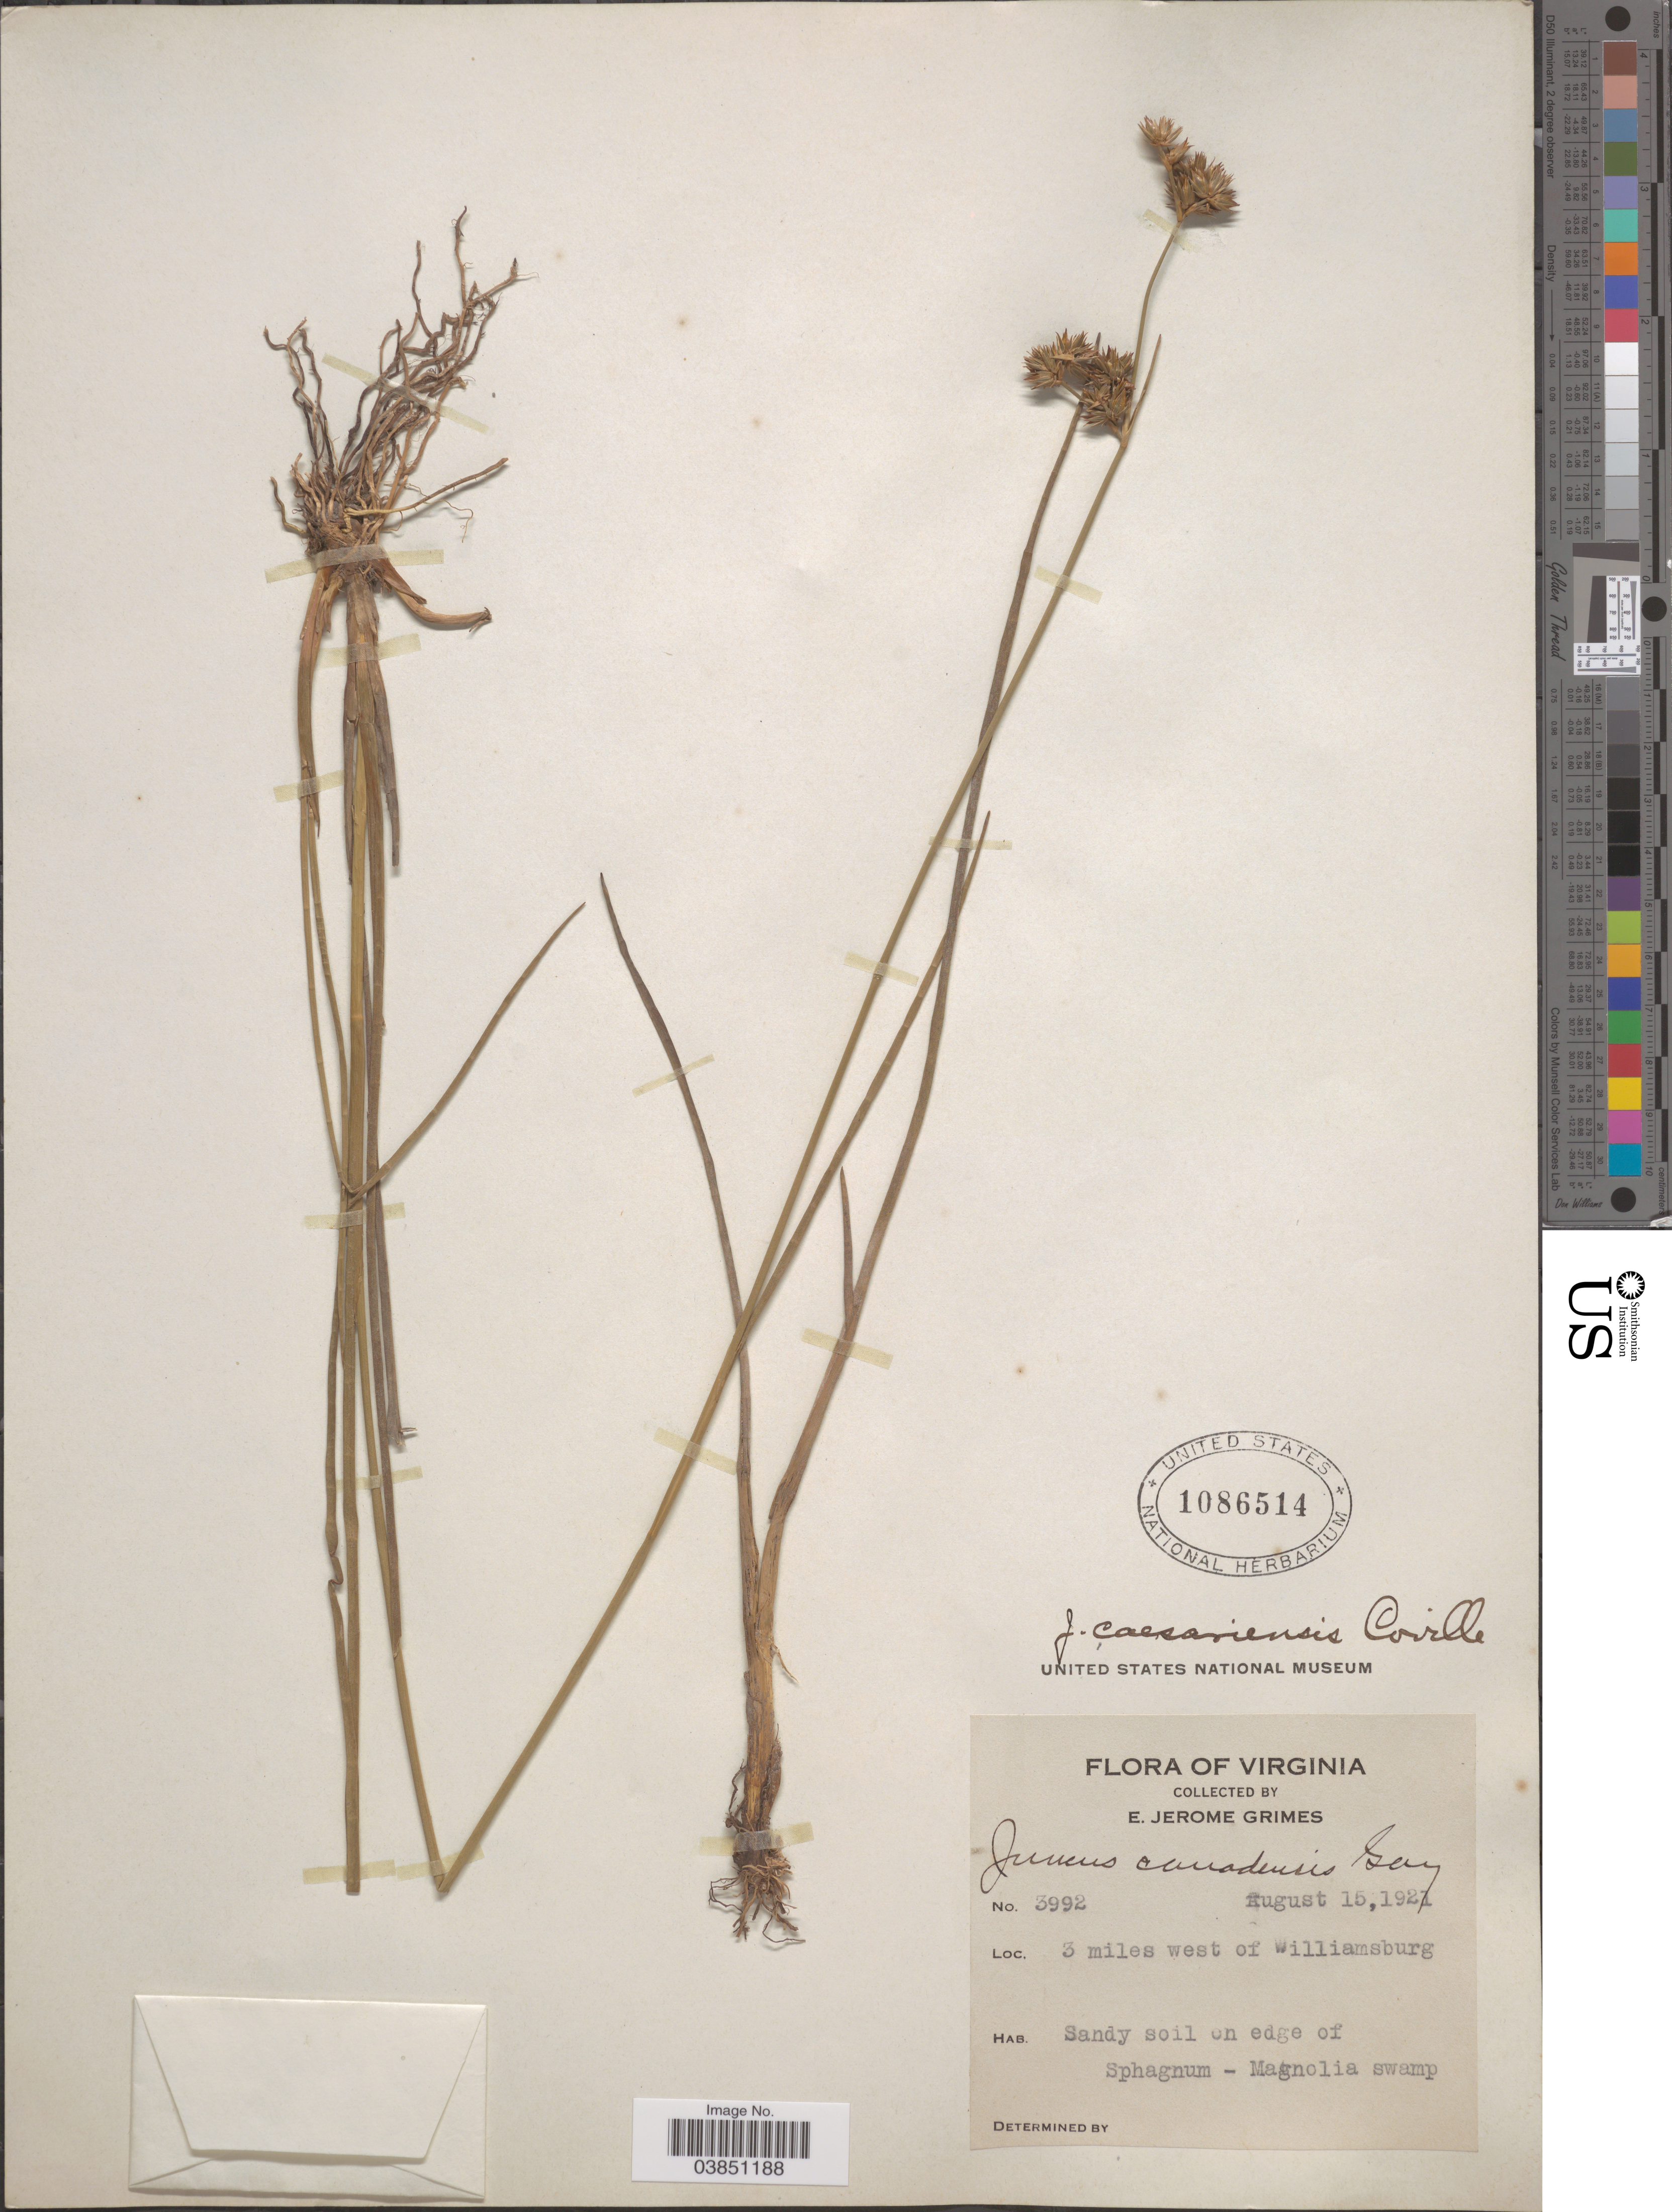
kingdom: Plantae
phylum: Tracheophyta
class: Liliopsida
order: Poales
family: Juncaceae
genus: Juncus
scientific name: Juncus caesariensis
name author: Coville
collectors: E. J. Grimes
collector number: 3992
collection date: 1921-08-15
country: United States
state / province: Virginia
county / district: City of Williamsburg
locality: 3 mi. W of Williamsburg.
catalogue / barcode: US 1086514